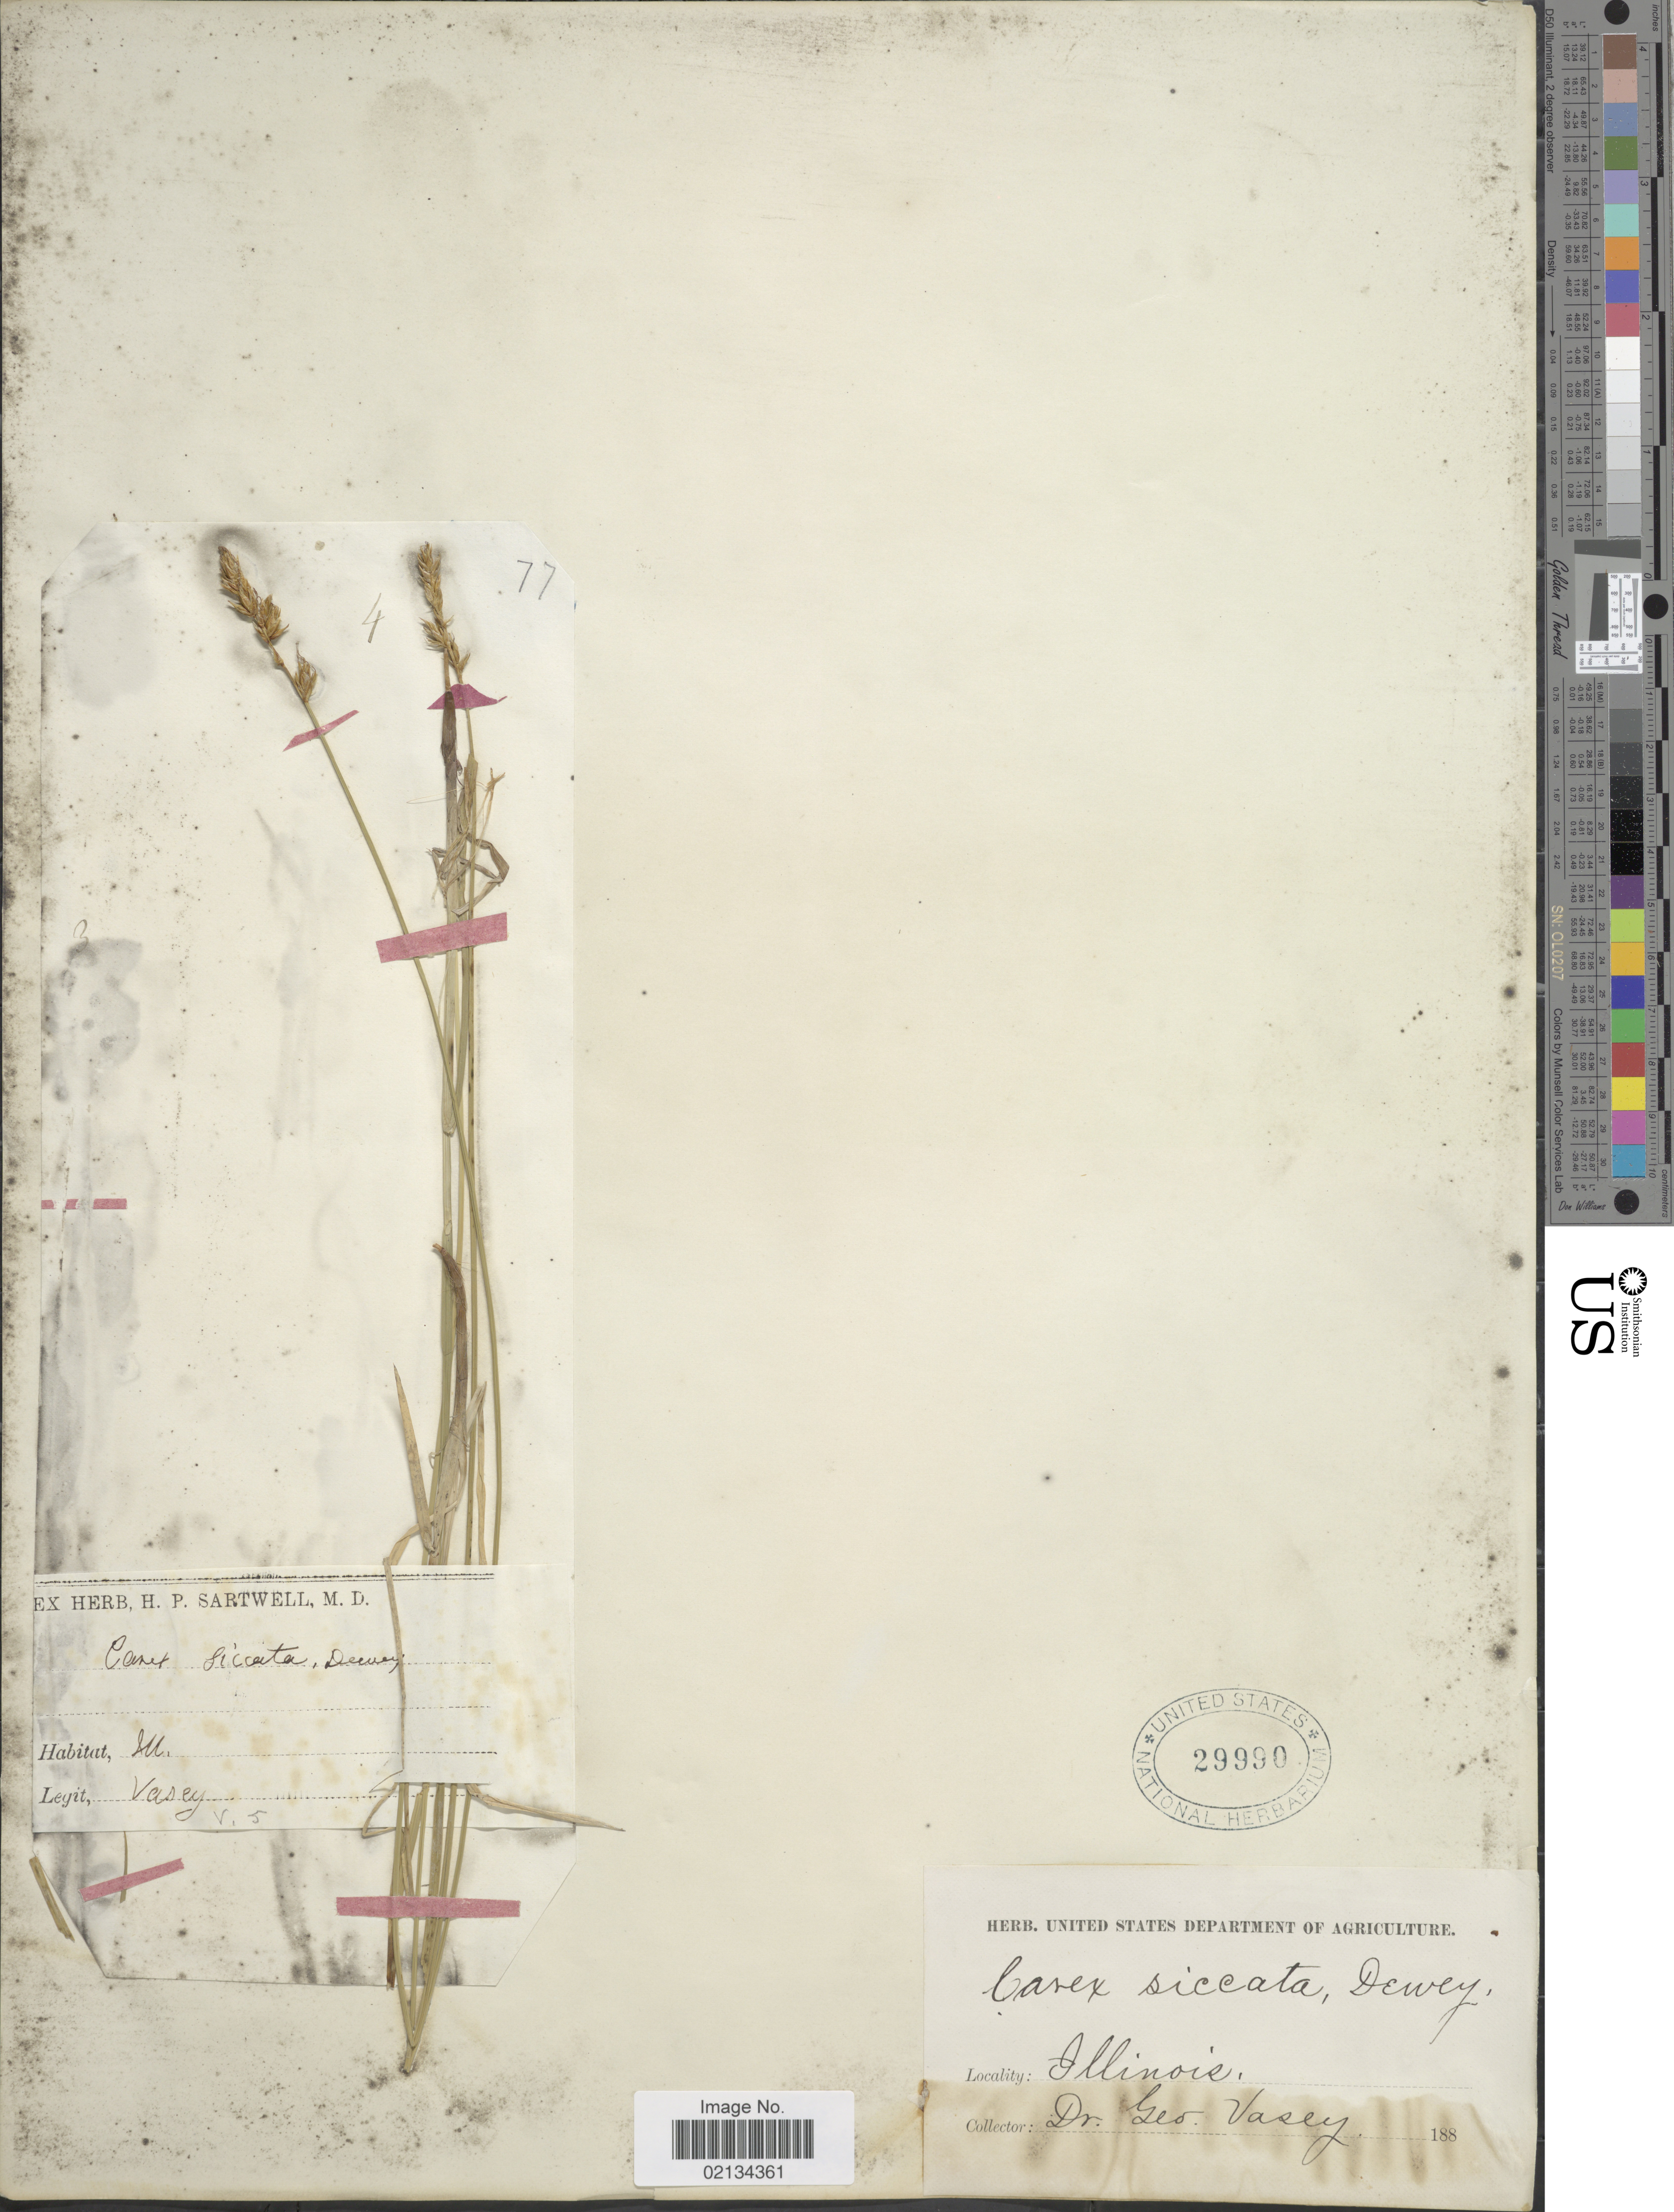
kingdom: Plantae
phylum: Tracheophyta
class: Liliopsida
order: Poales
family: Cyperaceae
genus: Carex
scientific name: Carex siccata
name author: Dewey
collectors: G. Vasey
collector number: v. 5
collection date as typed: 188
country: United States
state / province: Illinois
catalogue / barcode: US 29990